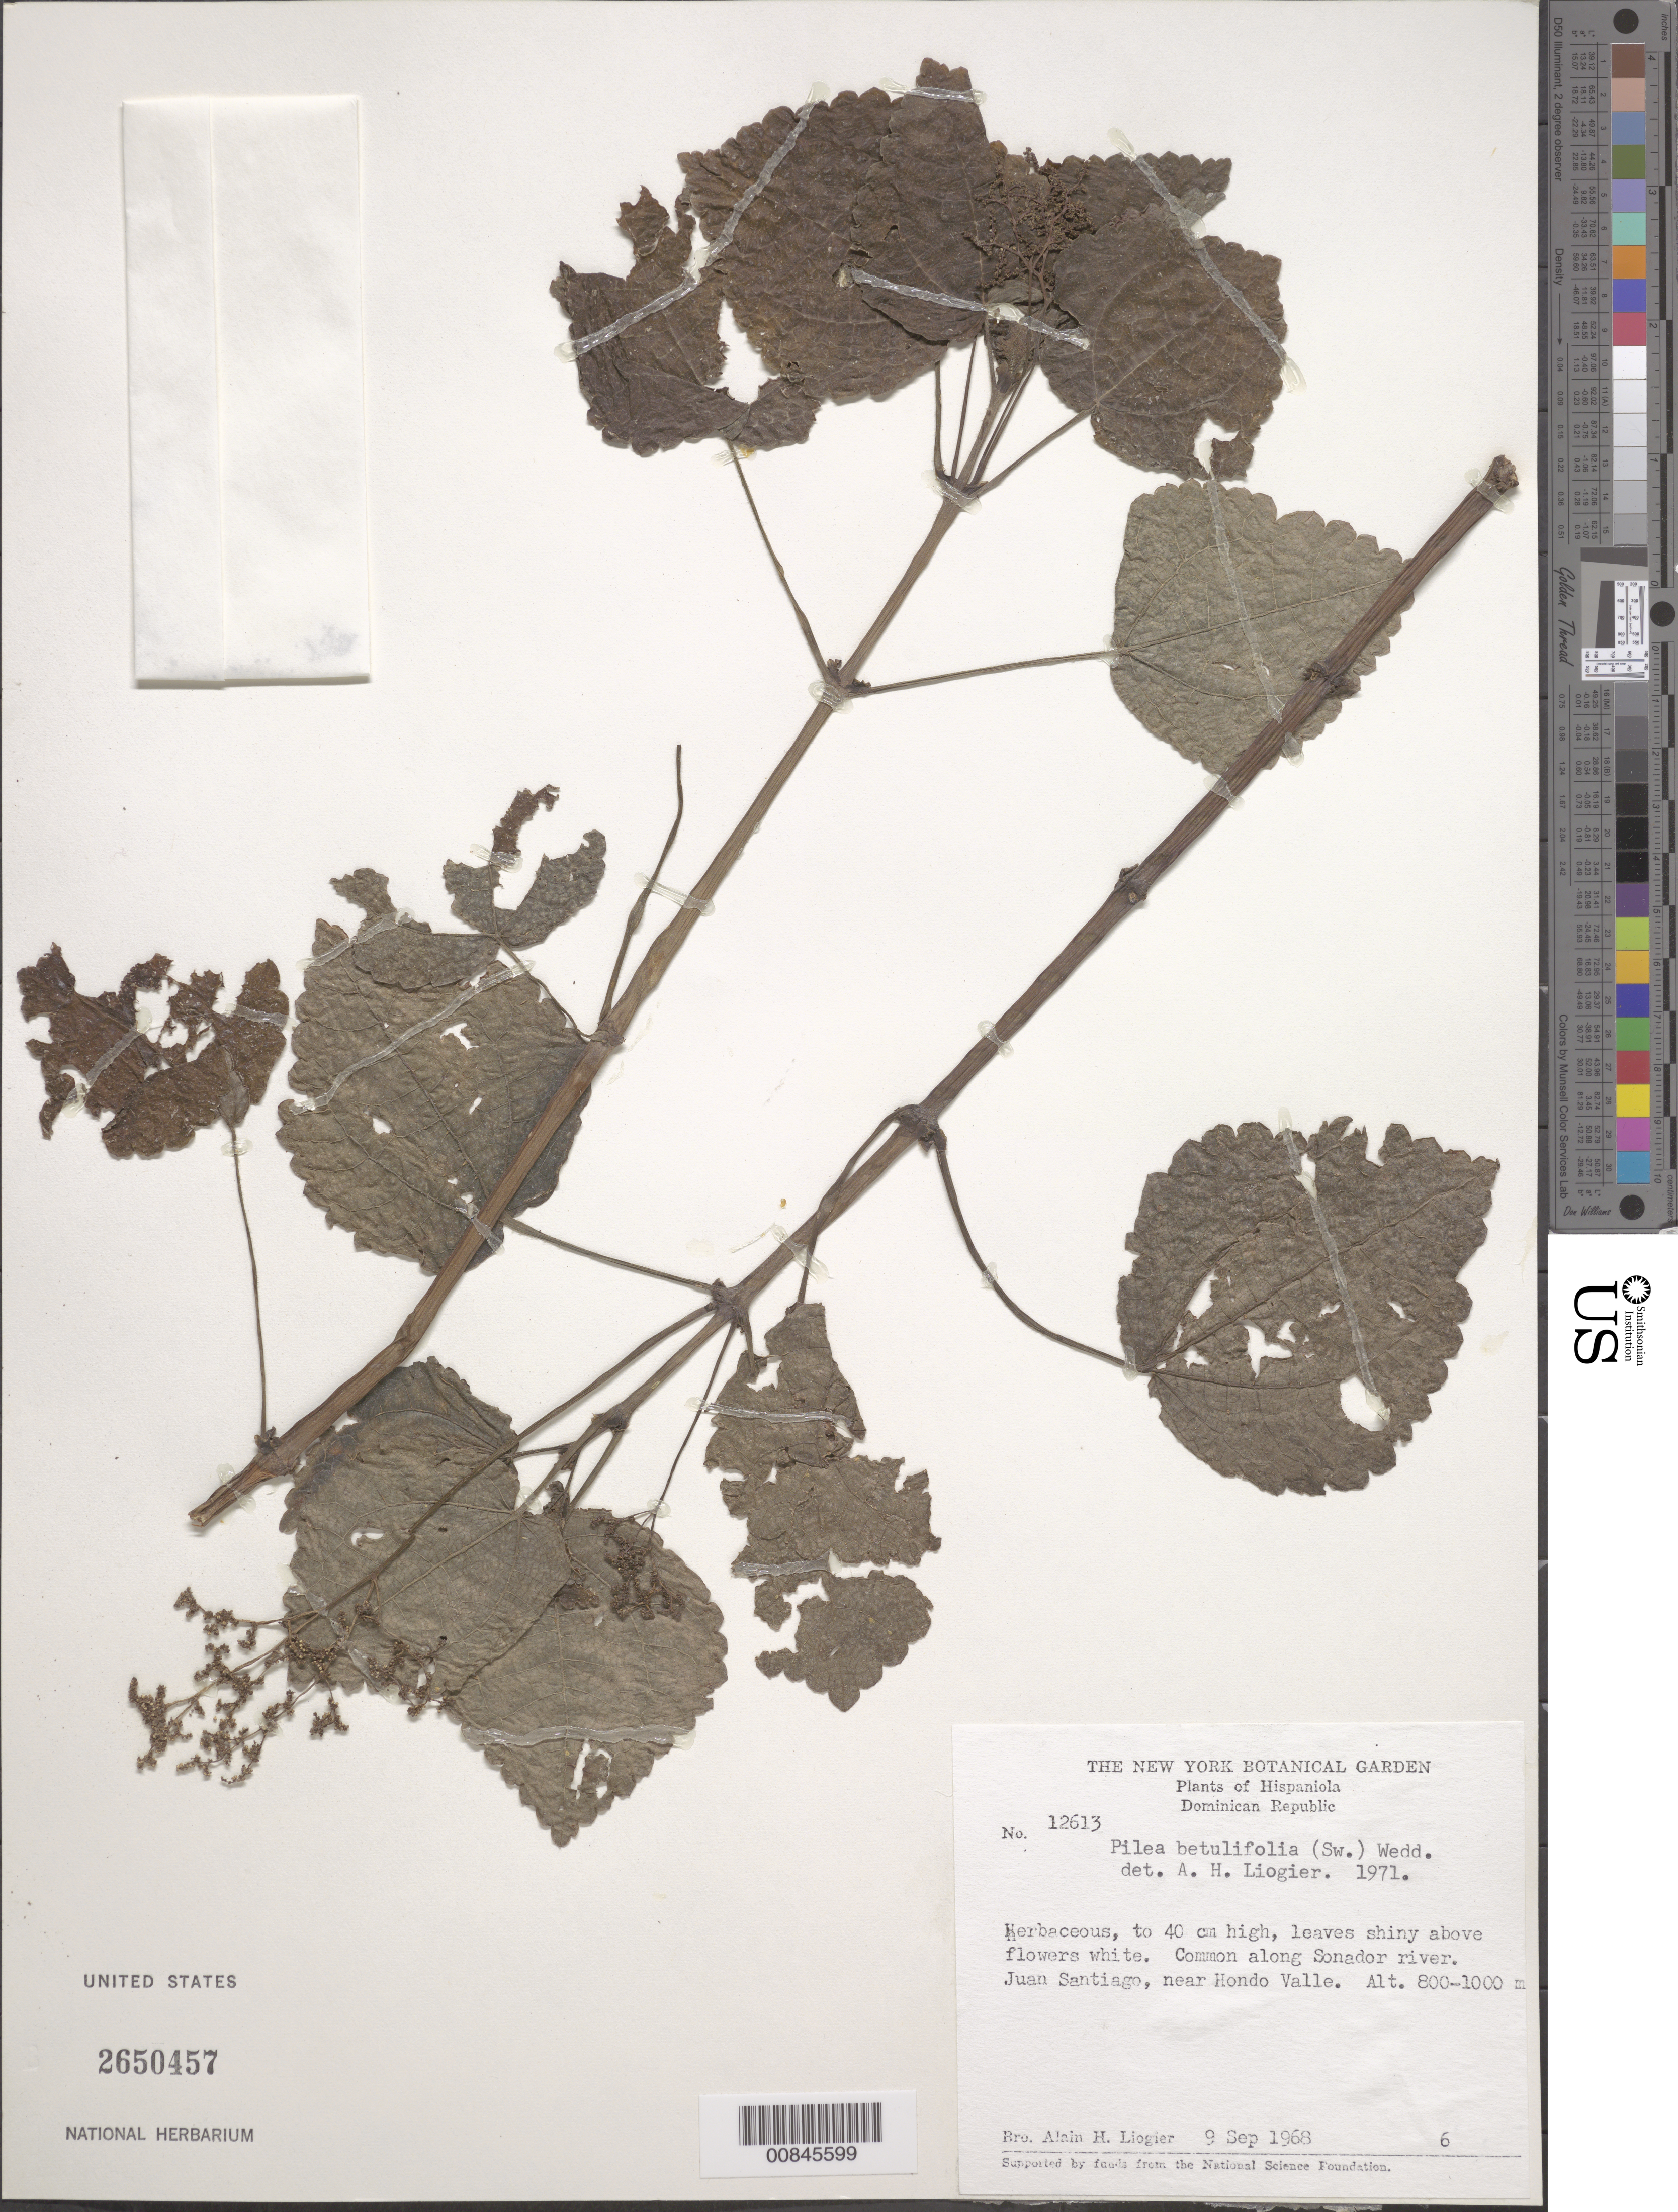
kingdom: Plantae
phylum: Tracheophyta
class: Magnoliopsida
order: Rosales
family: Urticaceae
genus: Pilea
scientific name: Pilea betulifolia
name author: (Sw.) Wedd.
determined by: Liogier, Alain H.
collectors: A. H. Liogier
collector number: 12613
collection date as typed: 09 Sep 1968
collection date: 1968-09-09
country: Dominican Republic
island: Hispaniola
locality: Juan Santiago, near Hondo Valle.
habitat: Along river.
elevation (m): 800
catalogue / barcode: US 2650457